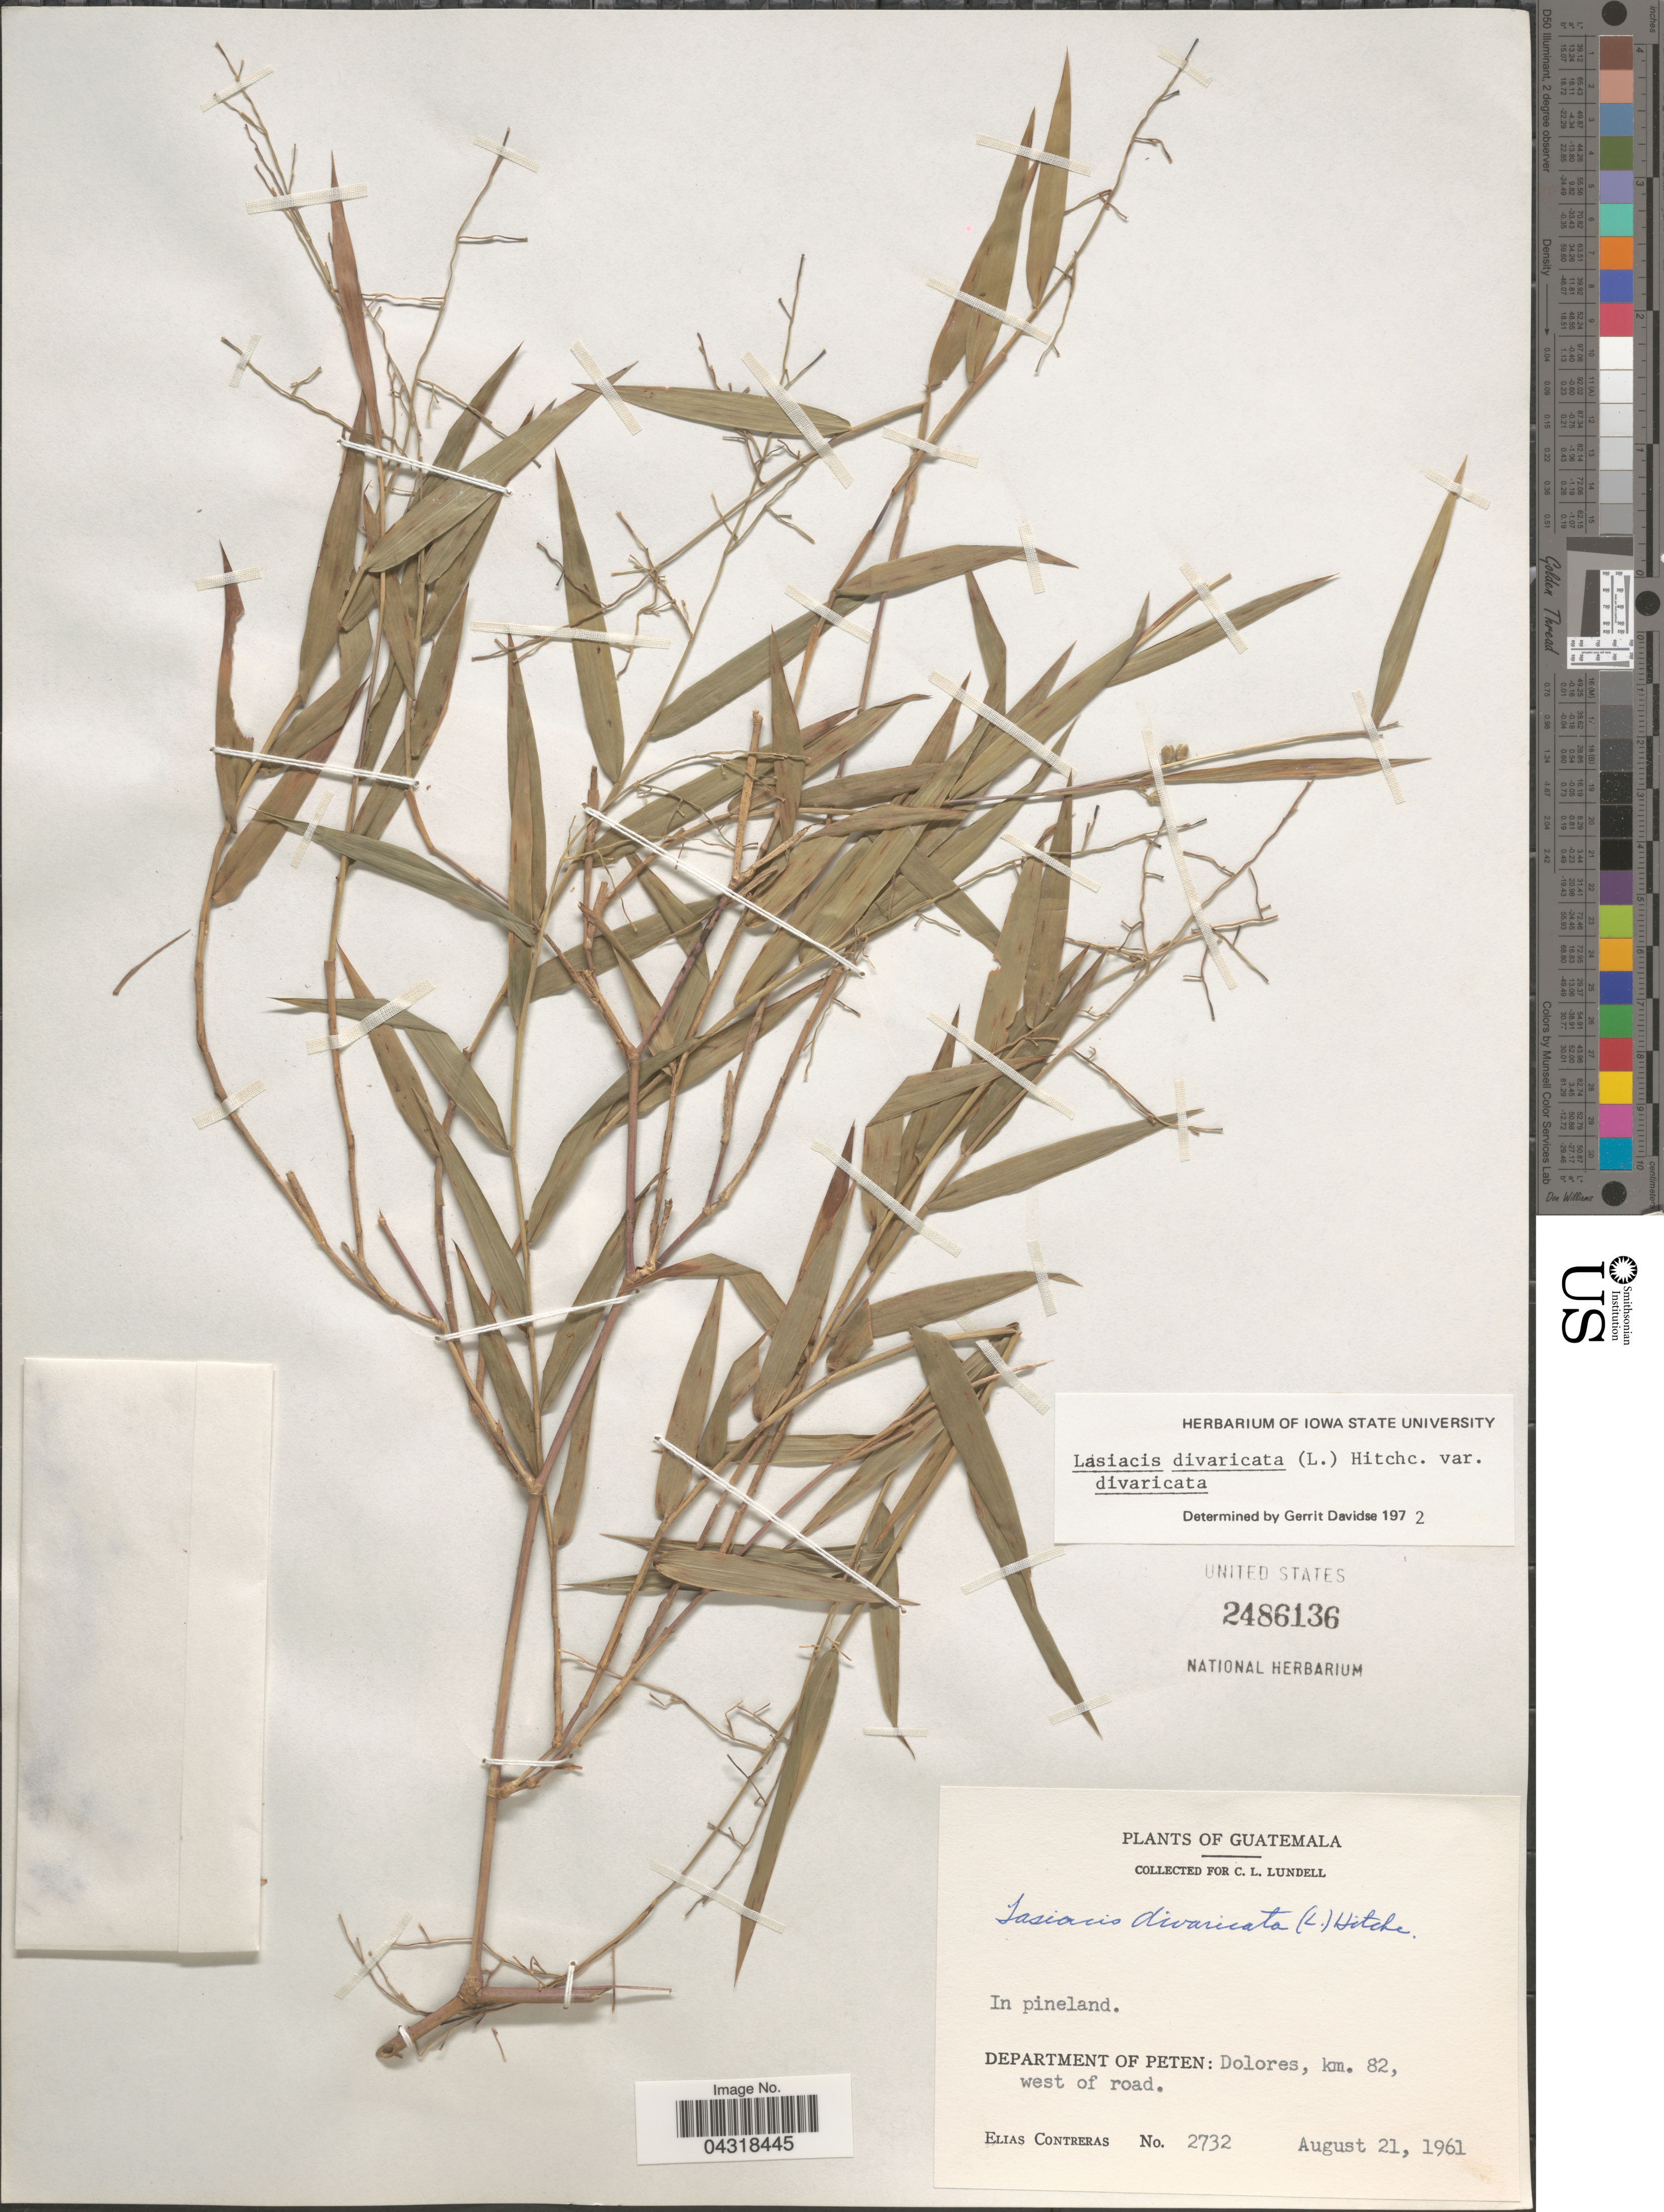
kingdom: Plantae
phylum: Tracheophyta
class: Liliopsida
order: Poales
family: Poaceae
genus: Lasiacis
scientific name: Lasiacis divaricata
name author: (L.) Hitchc.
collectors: E. Contreras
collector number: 2732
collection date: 1961-08-21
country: Guatemala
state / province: El Peten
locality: Department of Peten: Dolores, km. 82, west of road.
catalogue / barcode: US 2486136